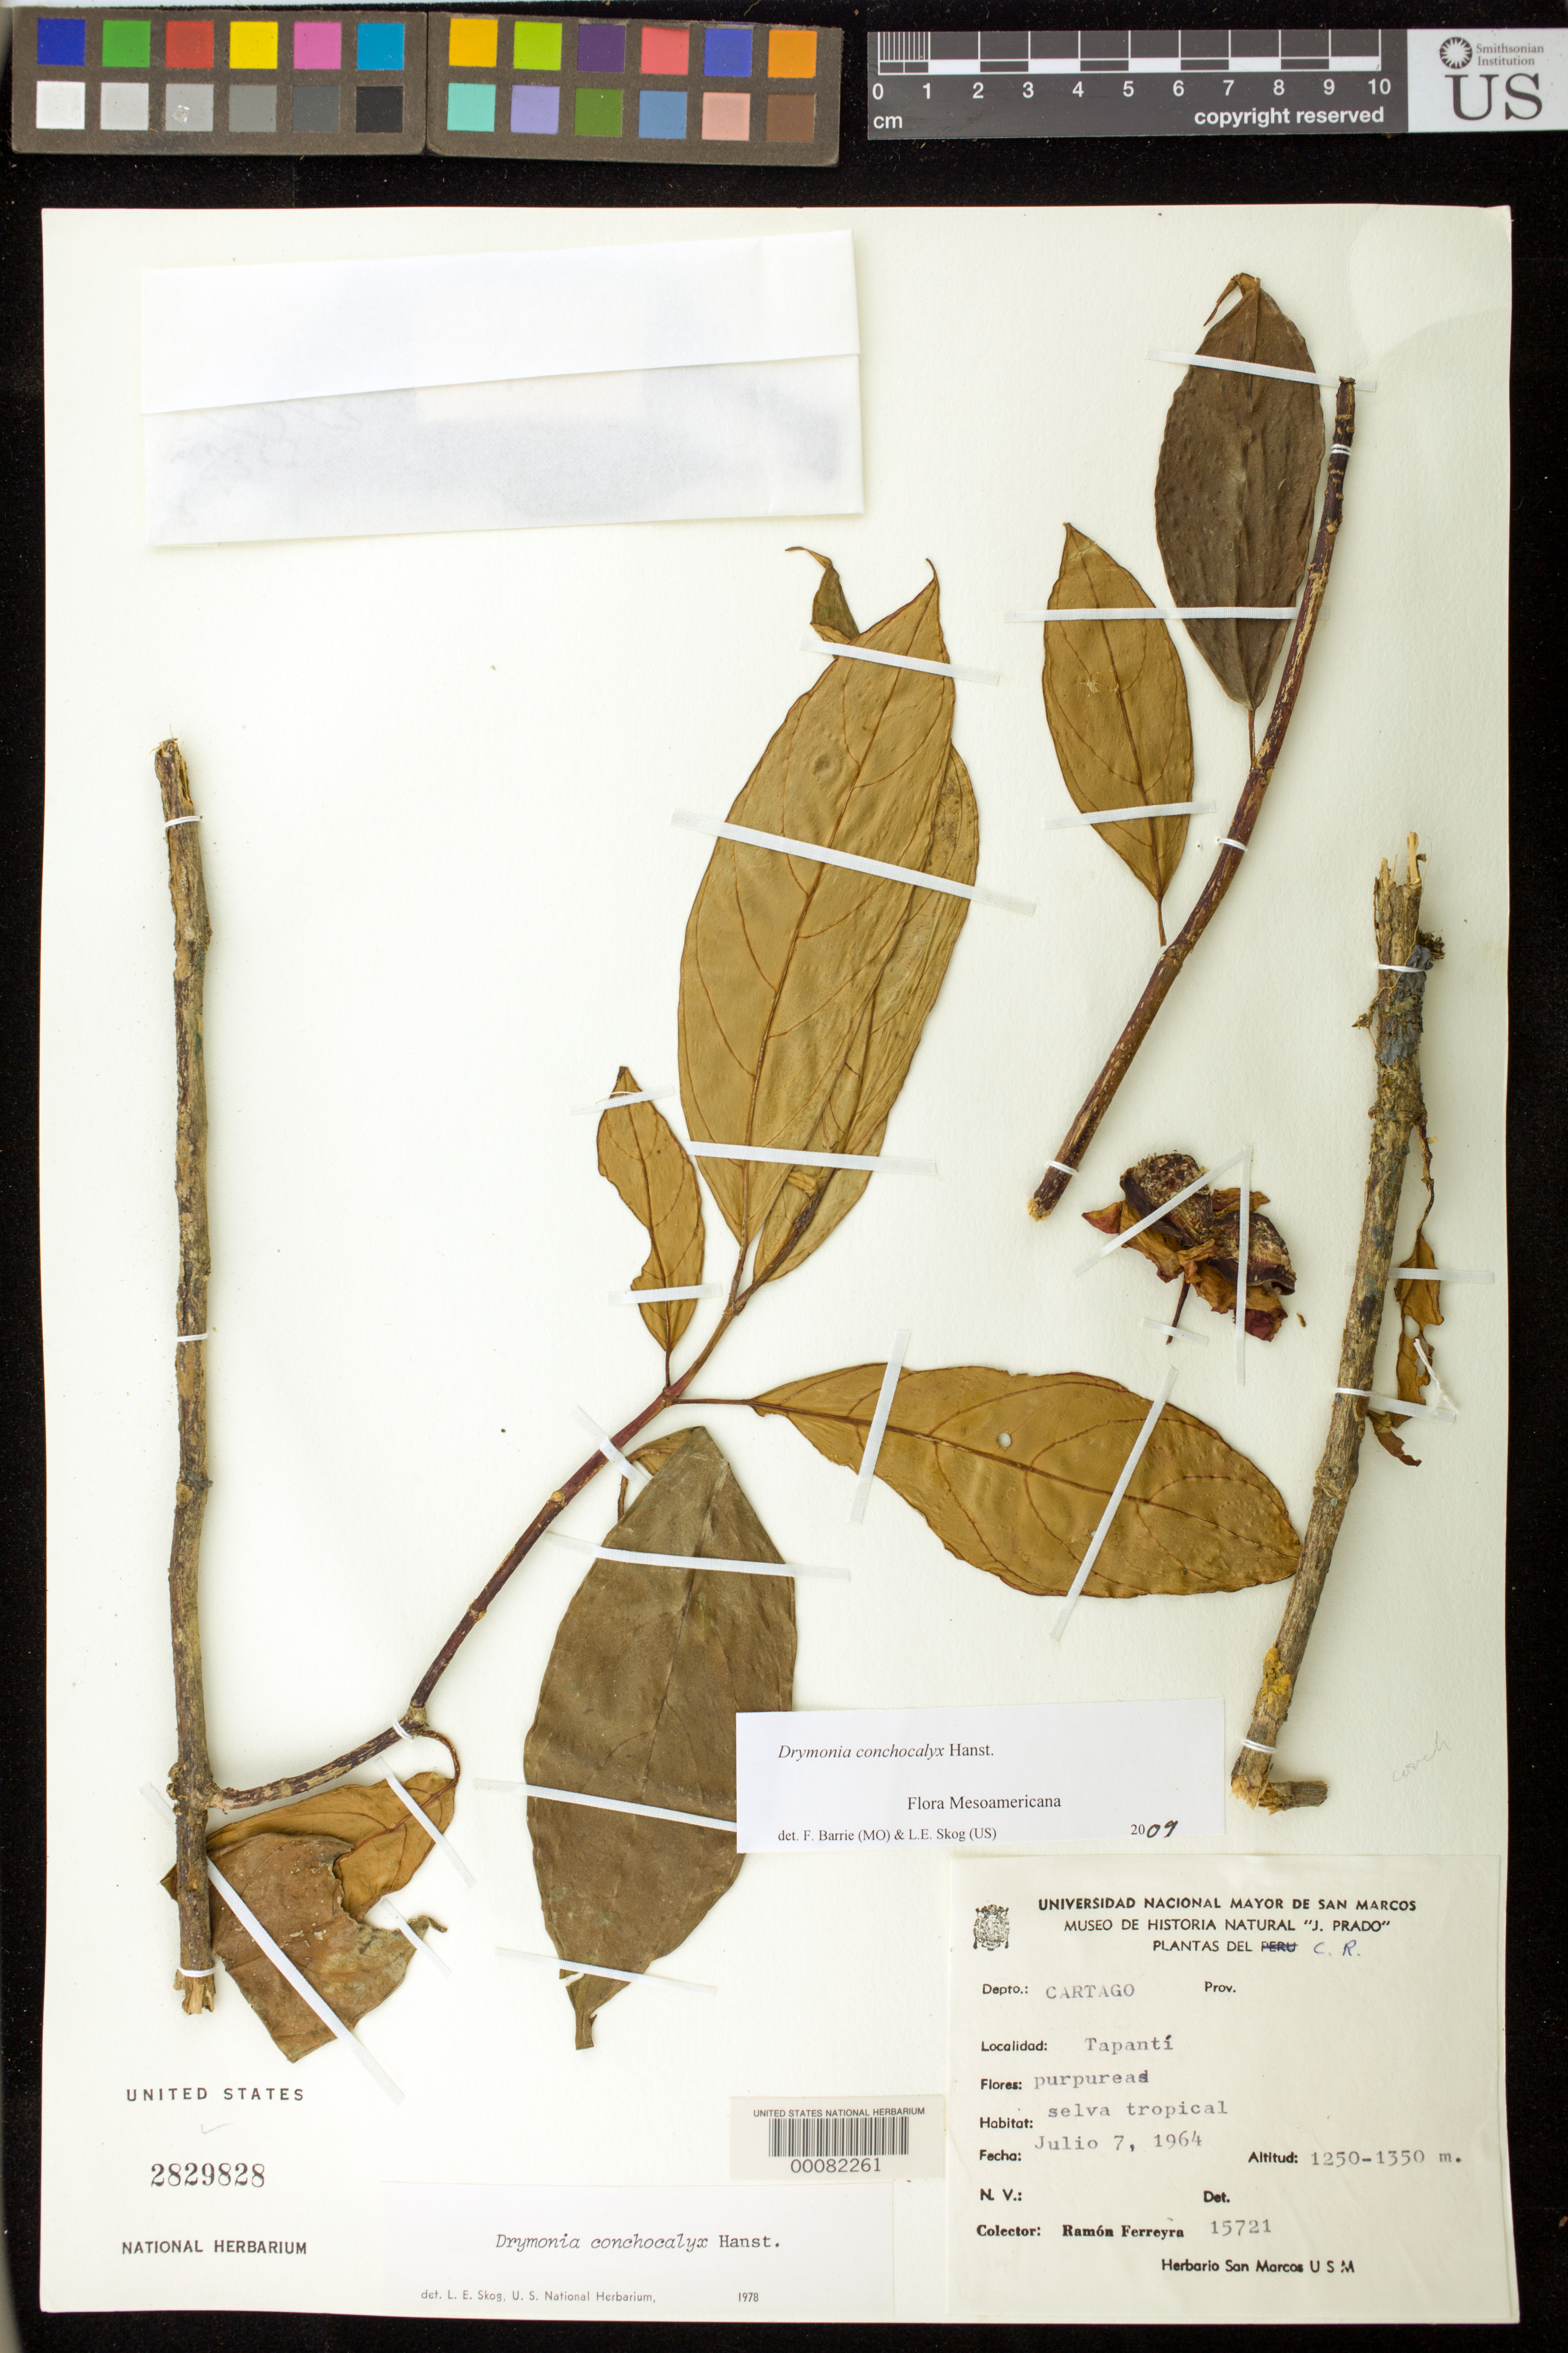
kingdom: Plantae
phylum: Tracheophyta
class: Magnoliopsida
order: Lamiales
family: Gesneriaceae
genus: Drymonia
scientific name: Drymonia conchocalyx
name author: Hanst.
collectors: R. A. Ferreyra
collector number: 15721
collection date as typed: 07 Jul 1964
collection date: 1964-07-07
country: Costa Rica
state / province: Cartago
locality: Tapanti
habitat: Tropical forest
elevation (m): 1250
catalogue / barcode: US 2829828